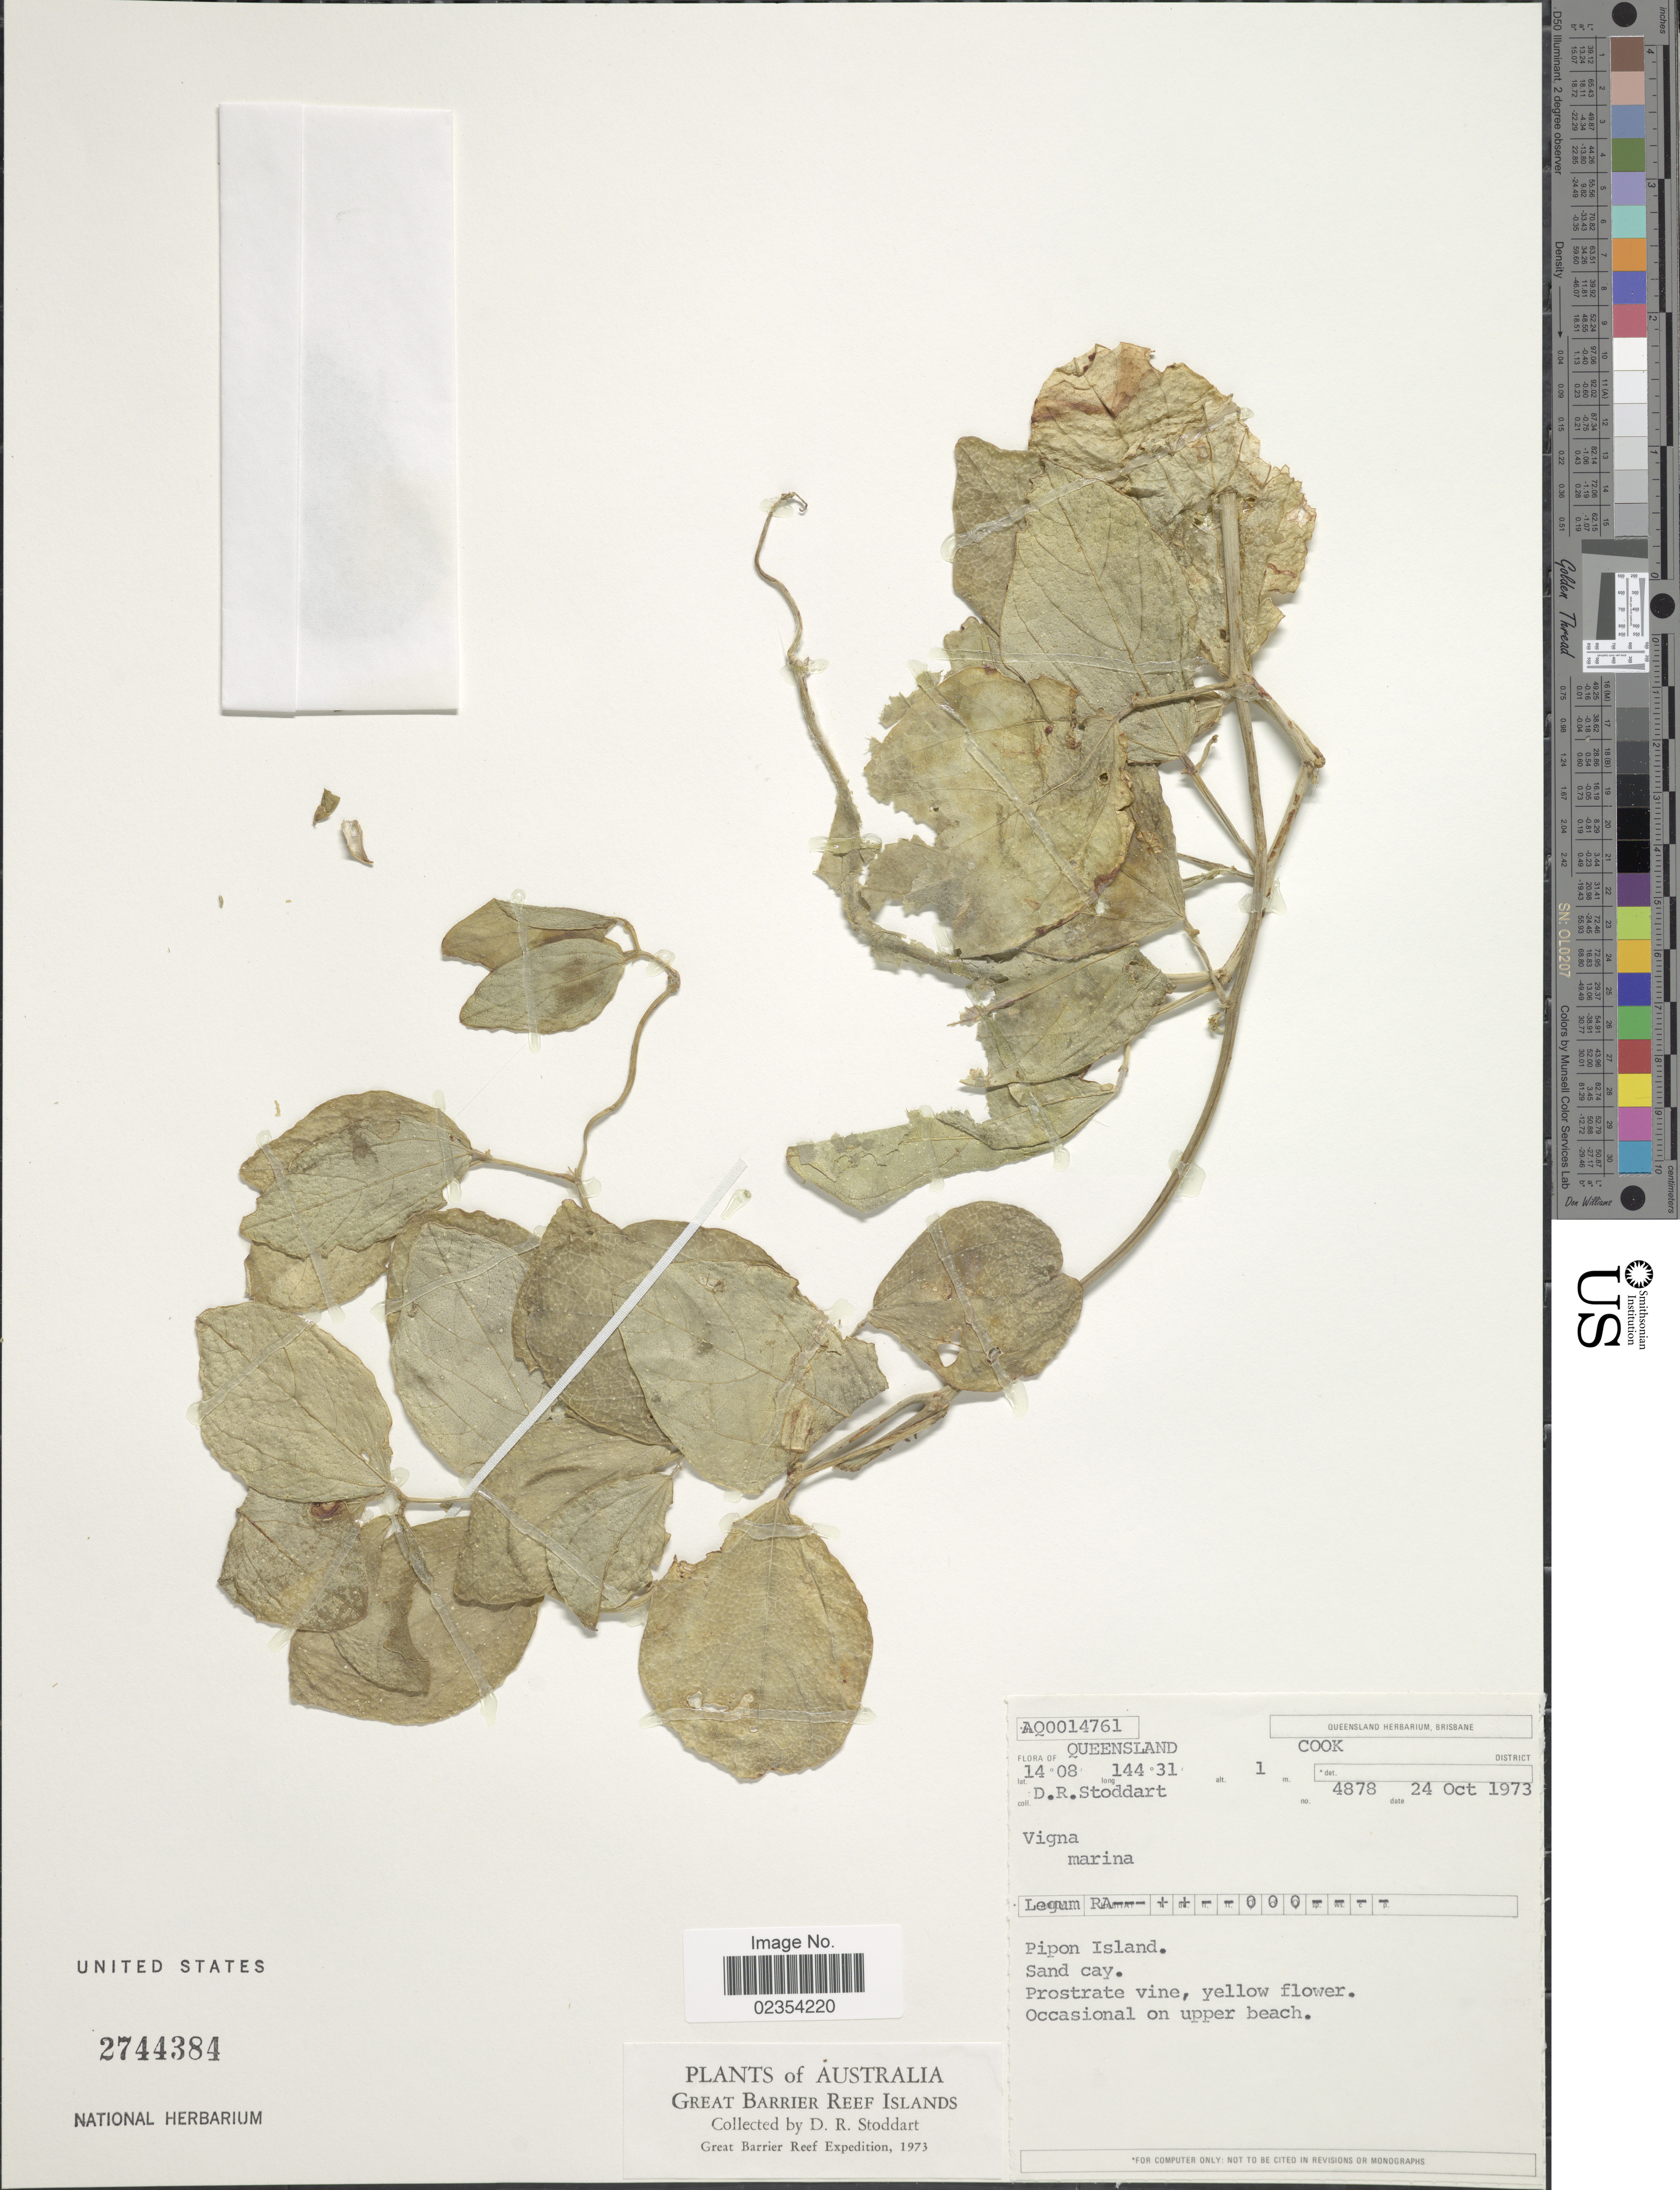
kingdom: Plantae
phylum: Tracheophyta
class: Magnoliopsida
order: Fabales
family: Fabaceae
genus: Vigna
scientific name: Vigna marina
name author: (Burm.) Merr.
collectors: D. R. Stoddart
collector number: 4878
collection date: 1973-10-24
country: Australia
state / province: Queensland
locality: Cook District, Pipon Island, Sand cay, Great Barrier Reef Islands.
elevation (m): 1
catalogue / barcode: US 2744384